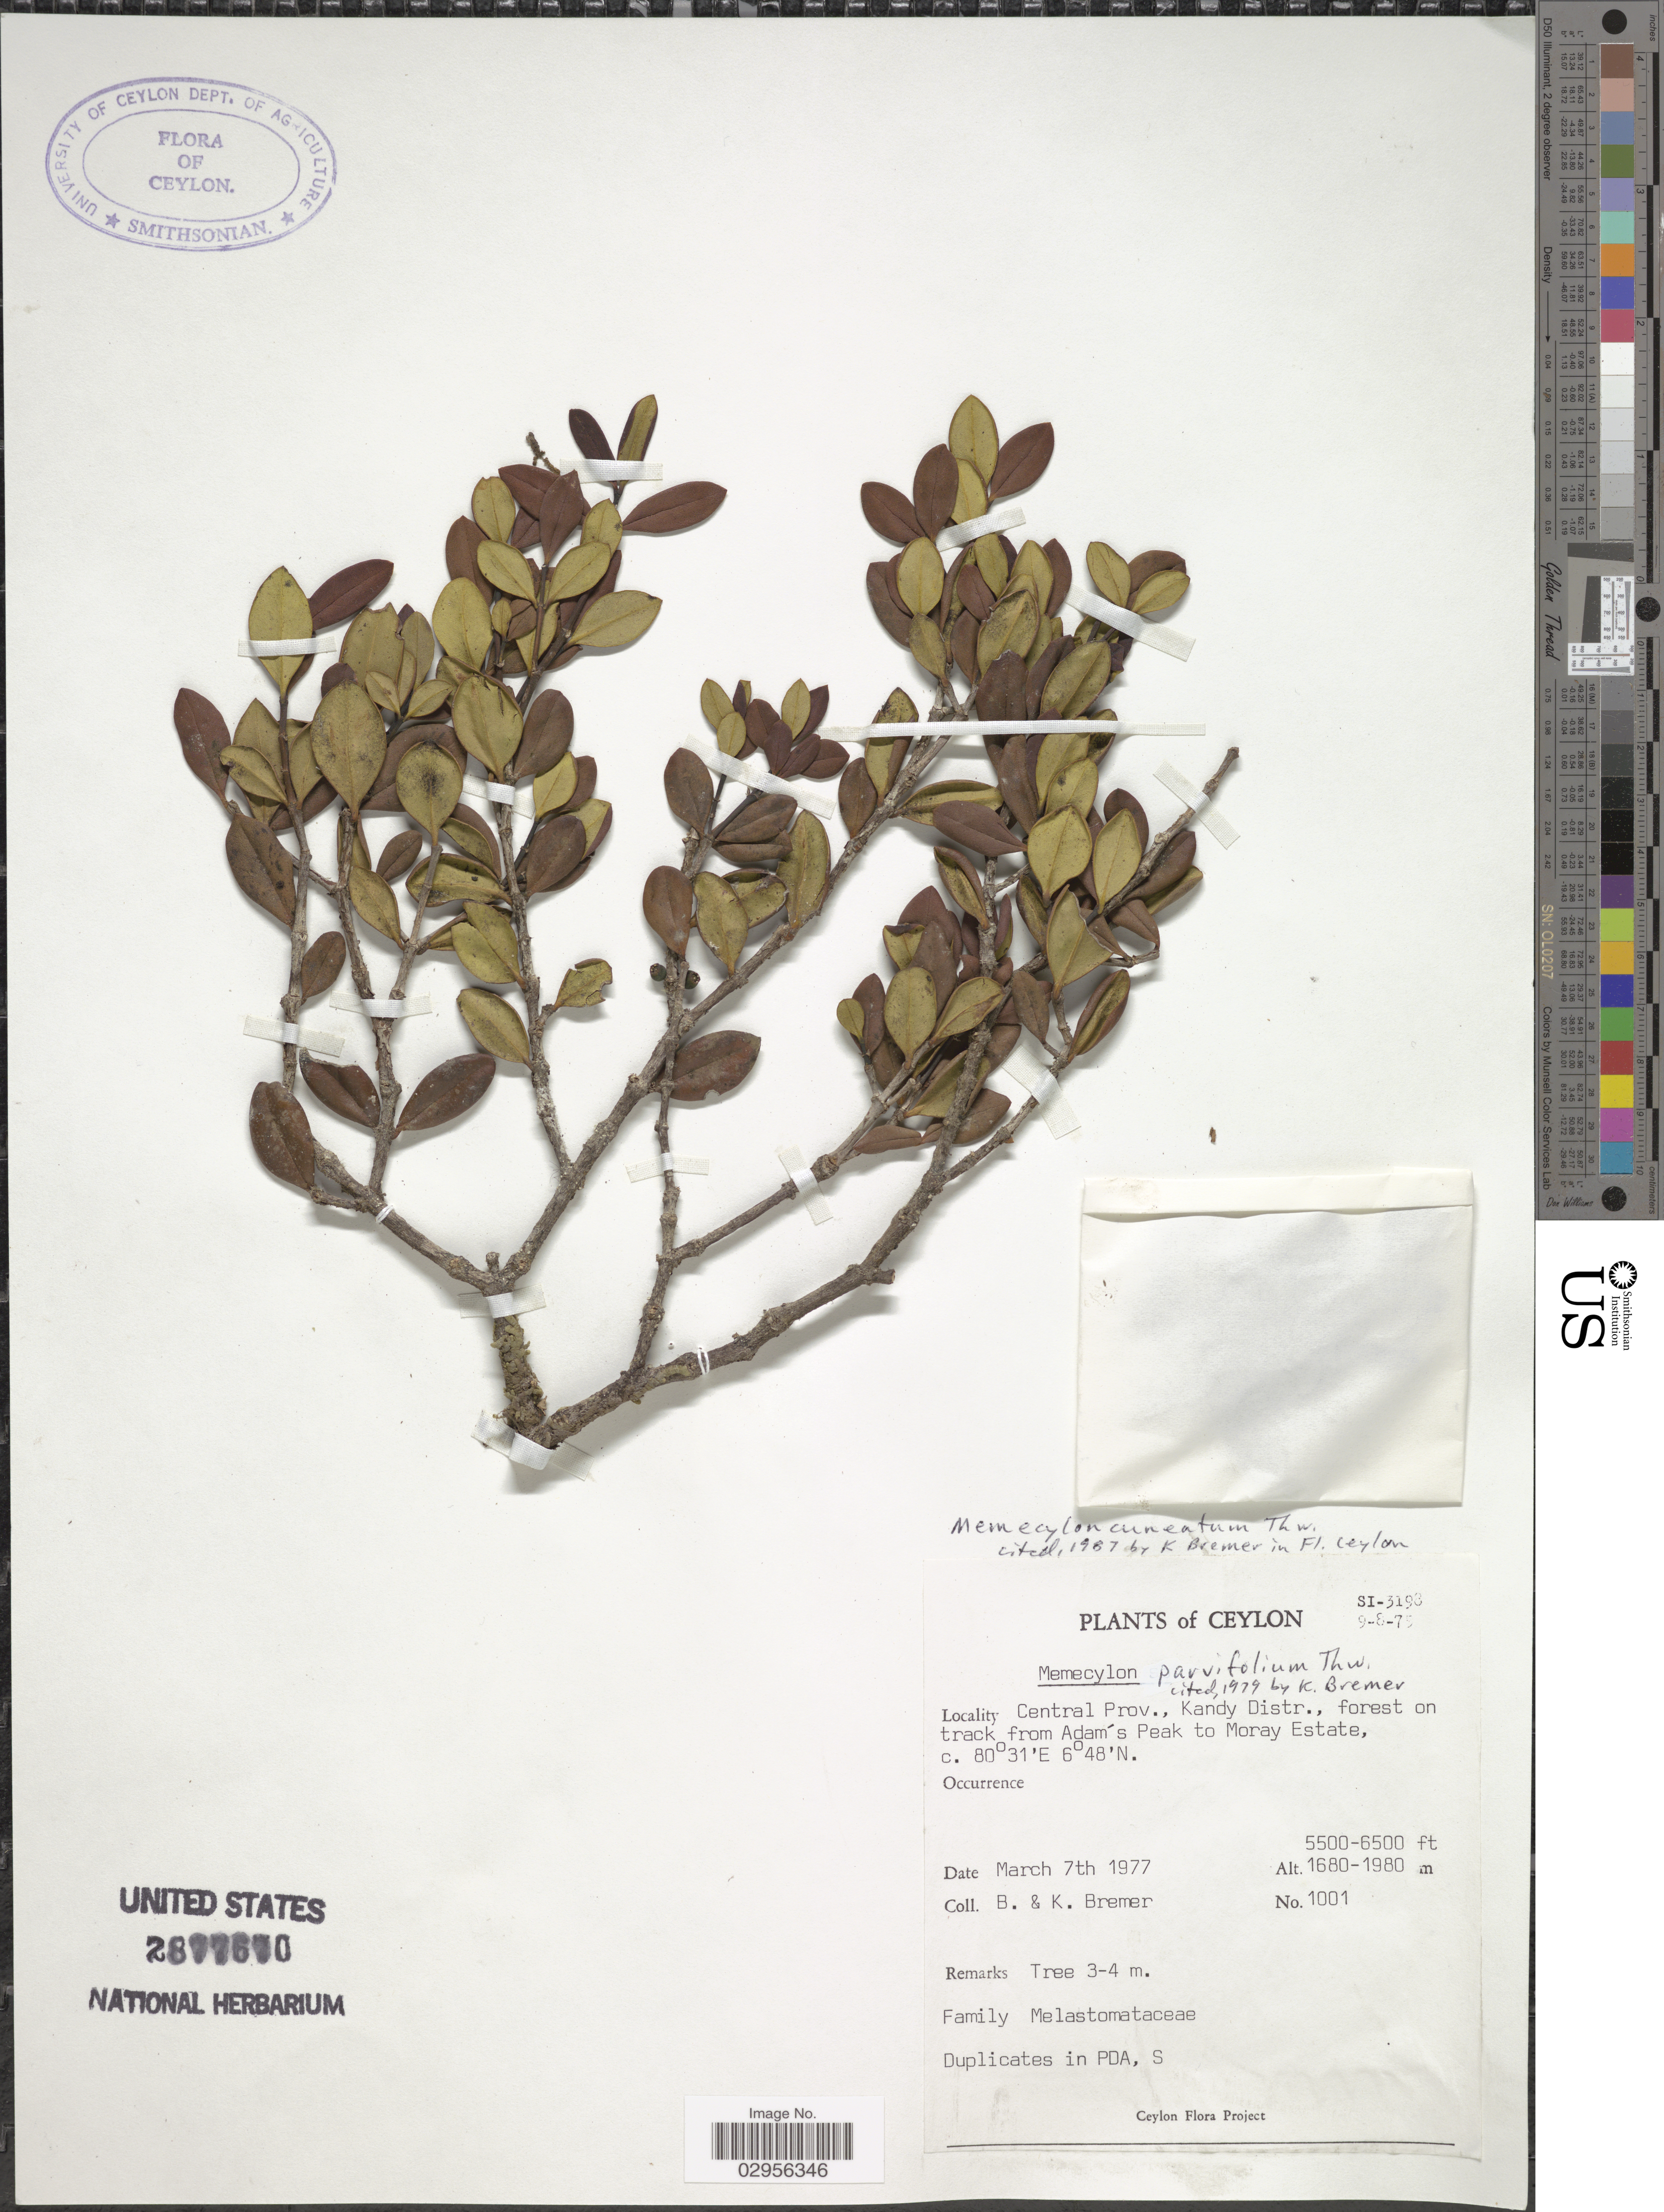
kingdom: Plantae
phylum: Tracheophyta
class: Magnoliopsida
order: Myrtales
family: Melastomataceae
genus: Memecylon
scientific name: Memecylon cuneatum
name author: Thwaites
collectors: B. Bremer & K. Bremer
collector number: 1001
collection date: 1977-03-07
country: Sri Lanka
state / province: Central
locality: Ceylon. Kandy Distr., forest on track from Adam's Peak to Moray Estate.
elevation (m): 1676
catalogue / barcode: US 2877670